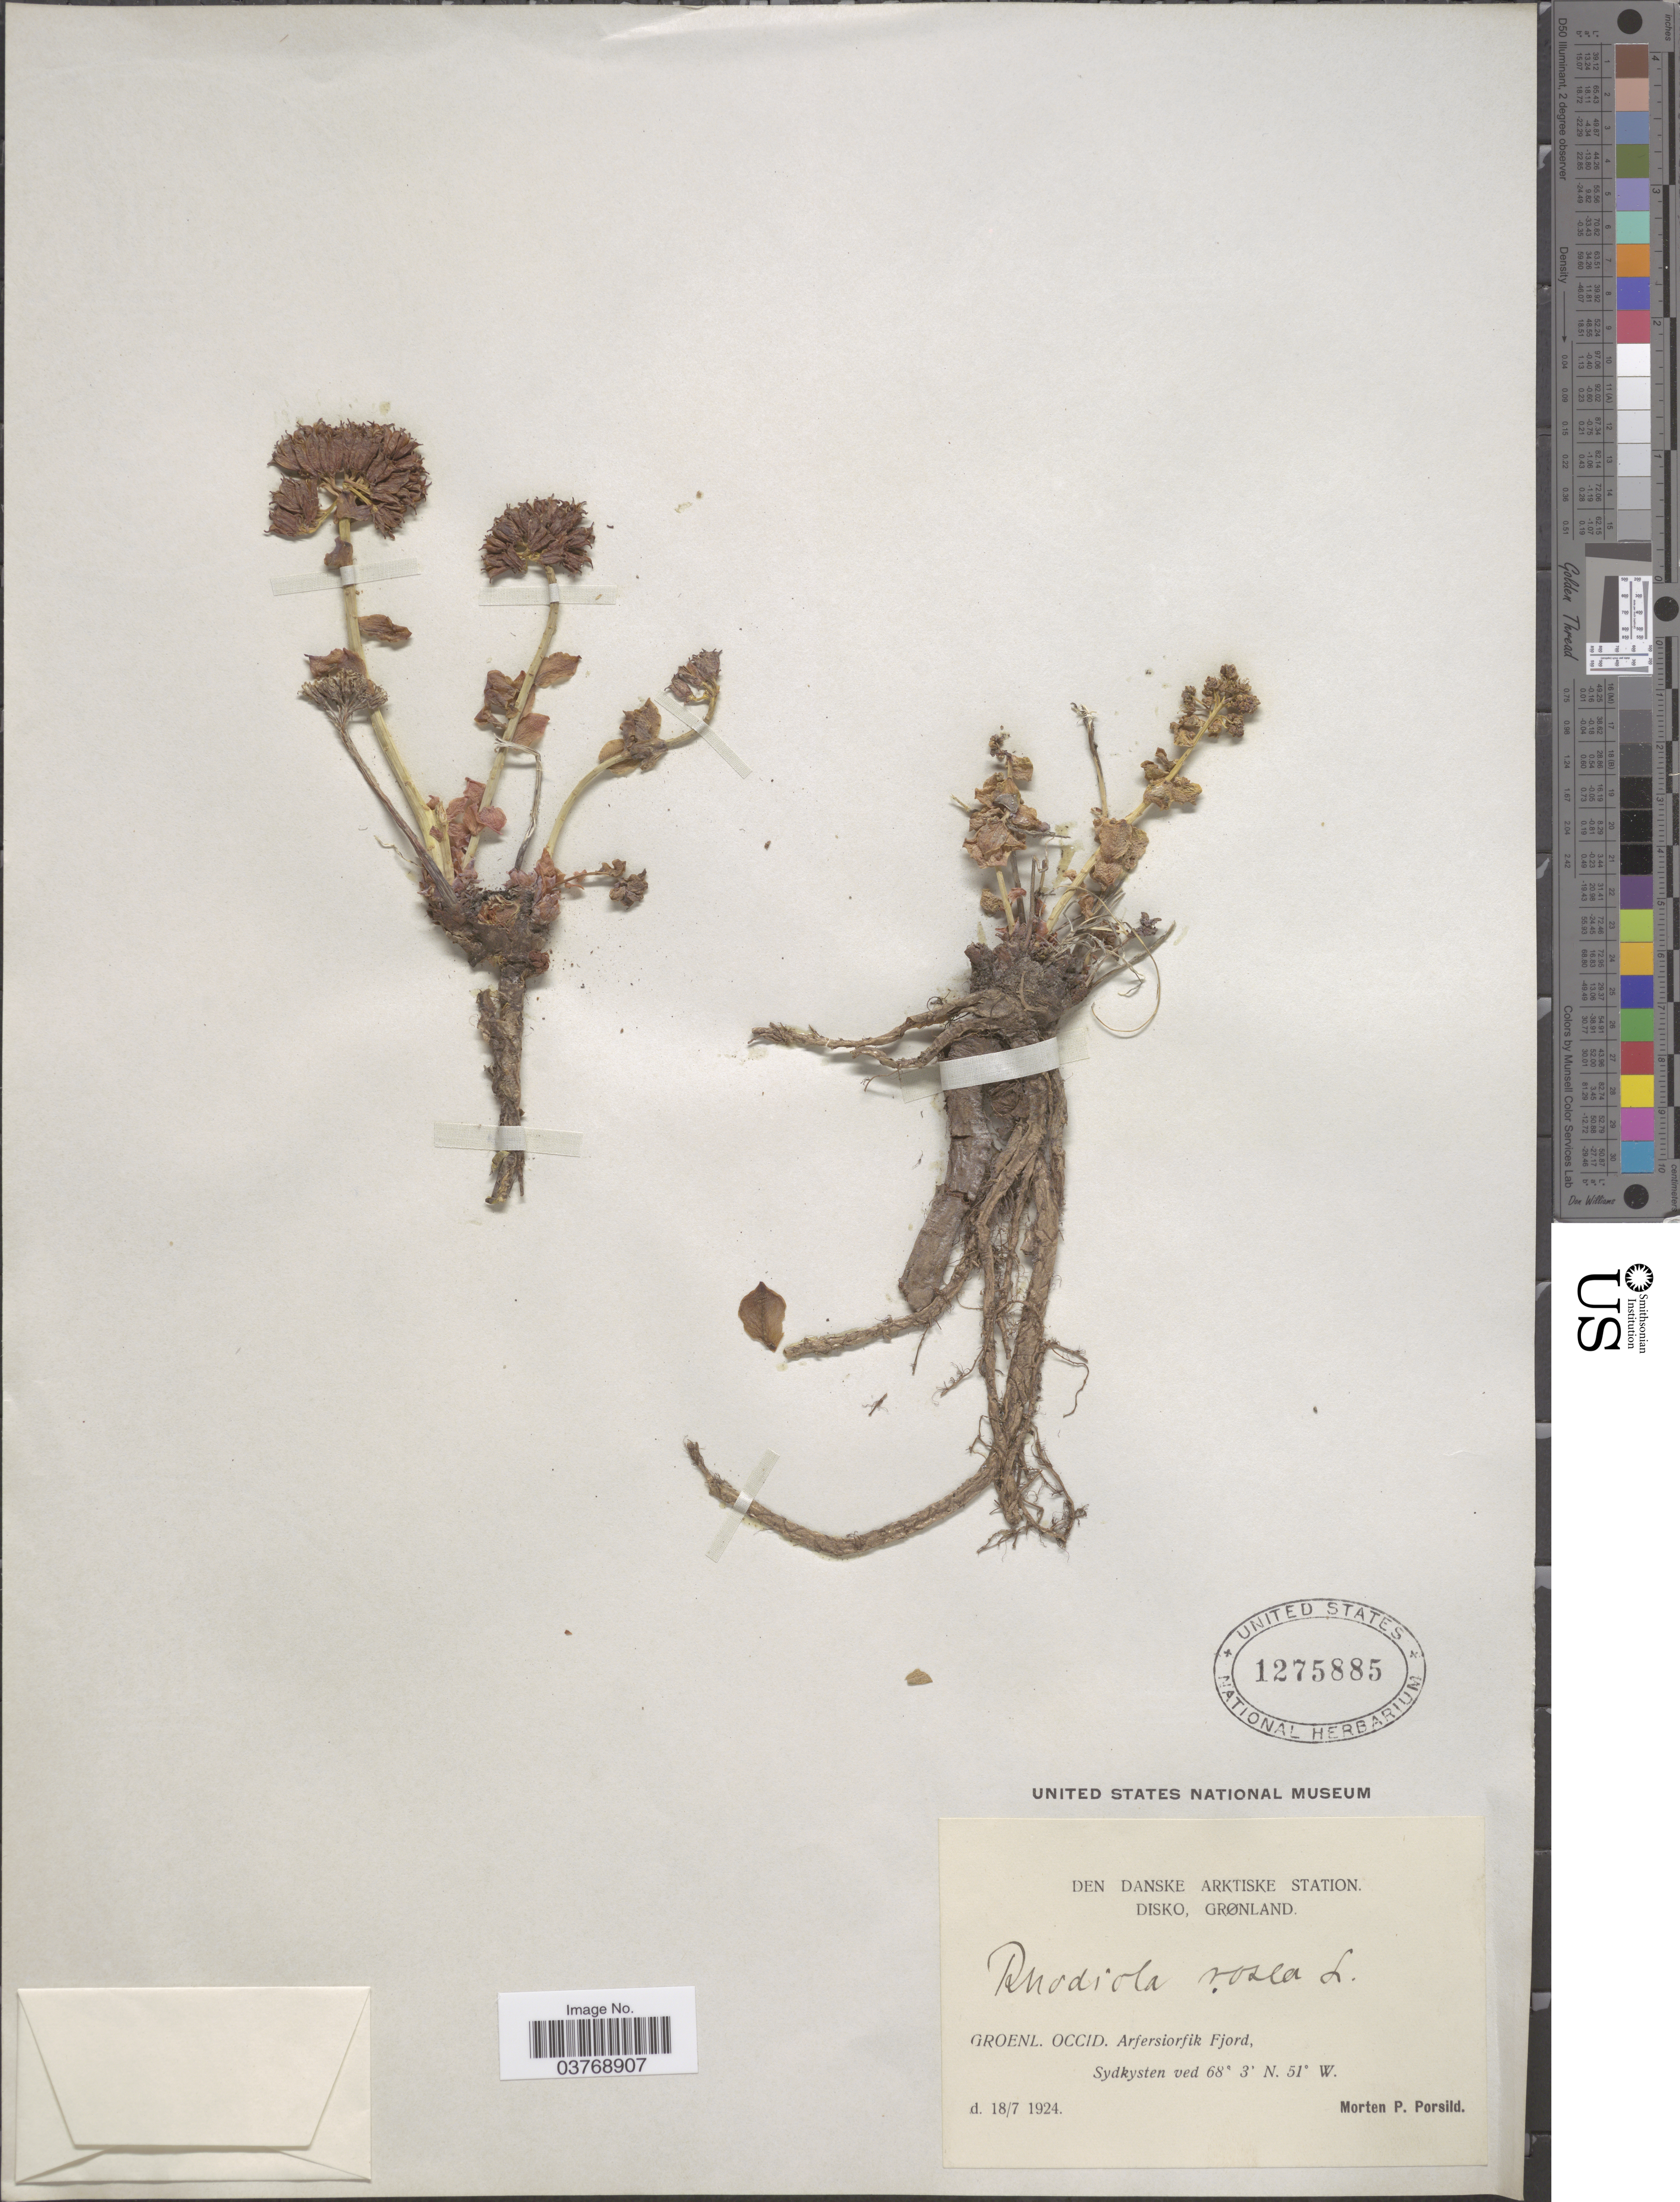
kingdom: Plantae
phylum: Tracheophyta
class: Magnoliopsida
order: Saxifragales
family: Crassulaceae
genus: Rhodiola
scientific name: Rhodiola rosea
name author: L.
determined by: Strong, Mark T., (BOT), Smithsonian Institution - National Museum of Natural History (UNITED STATES)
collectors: M. P. Porsild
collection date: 1924-07-18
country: Greenland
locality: Den Danske Arktiske Station. Disko, Grønland. Groenl. Occid. Arfersiorfik Fjord, Sydkysten.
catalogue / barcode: US 1275885